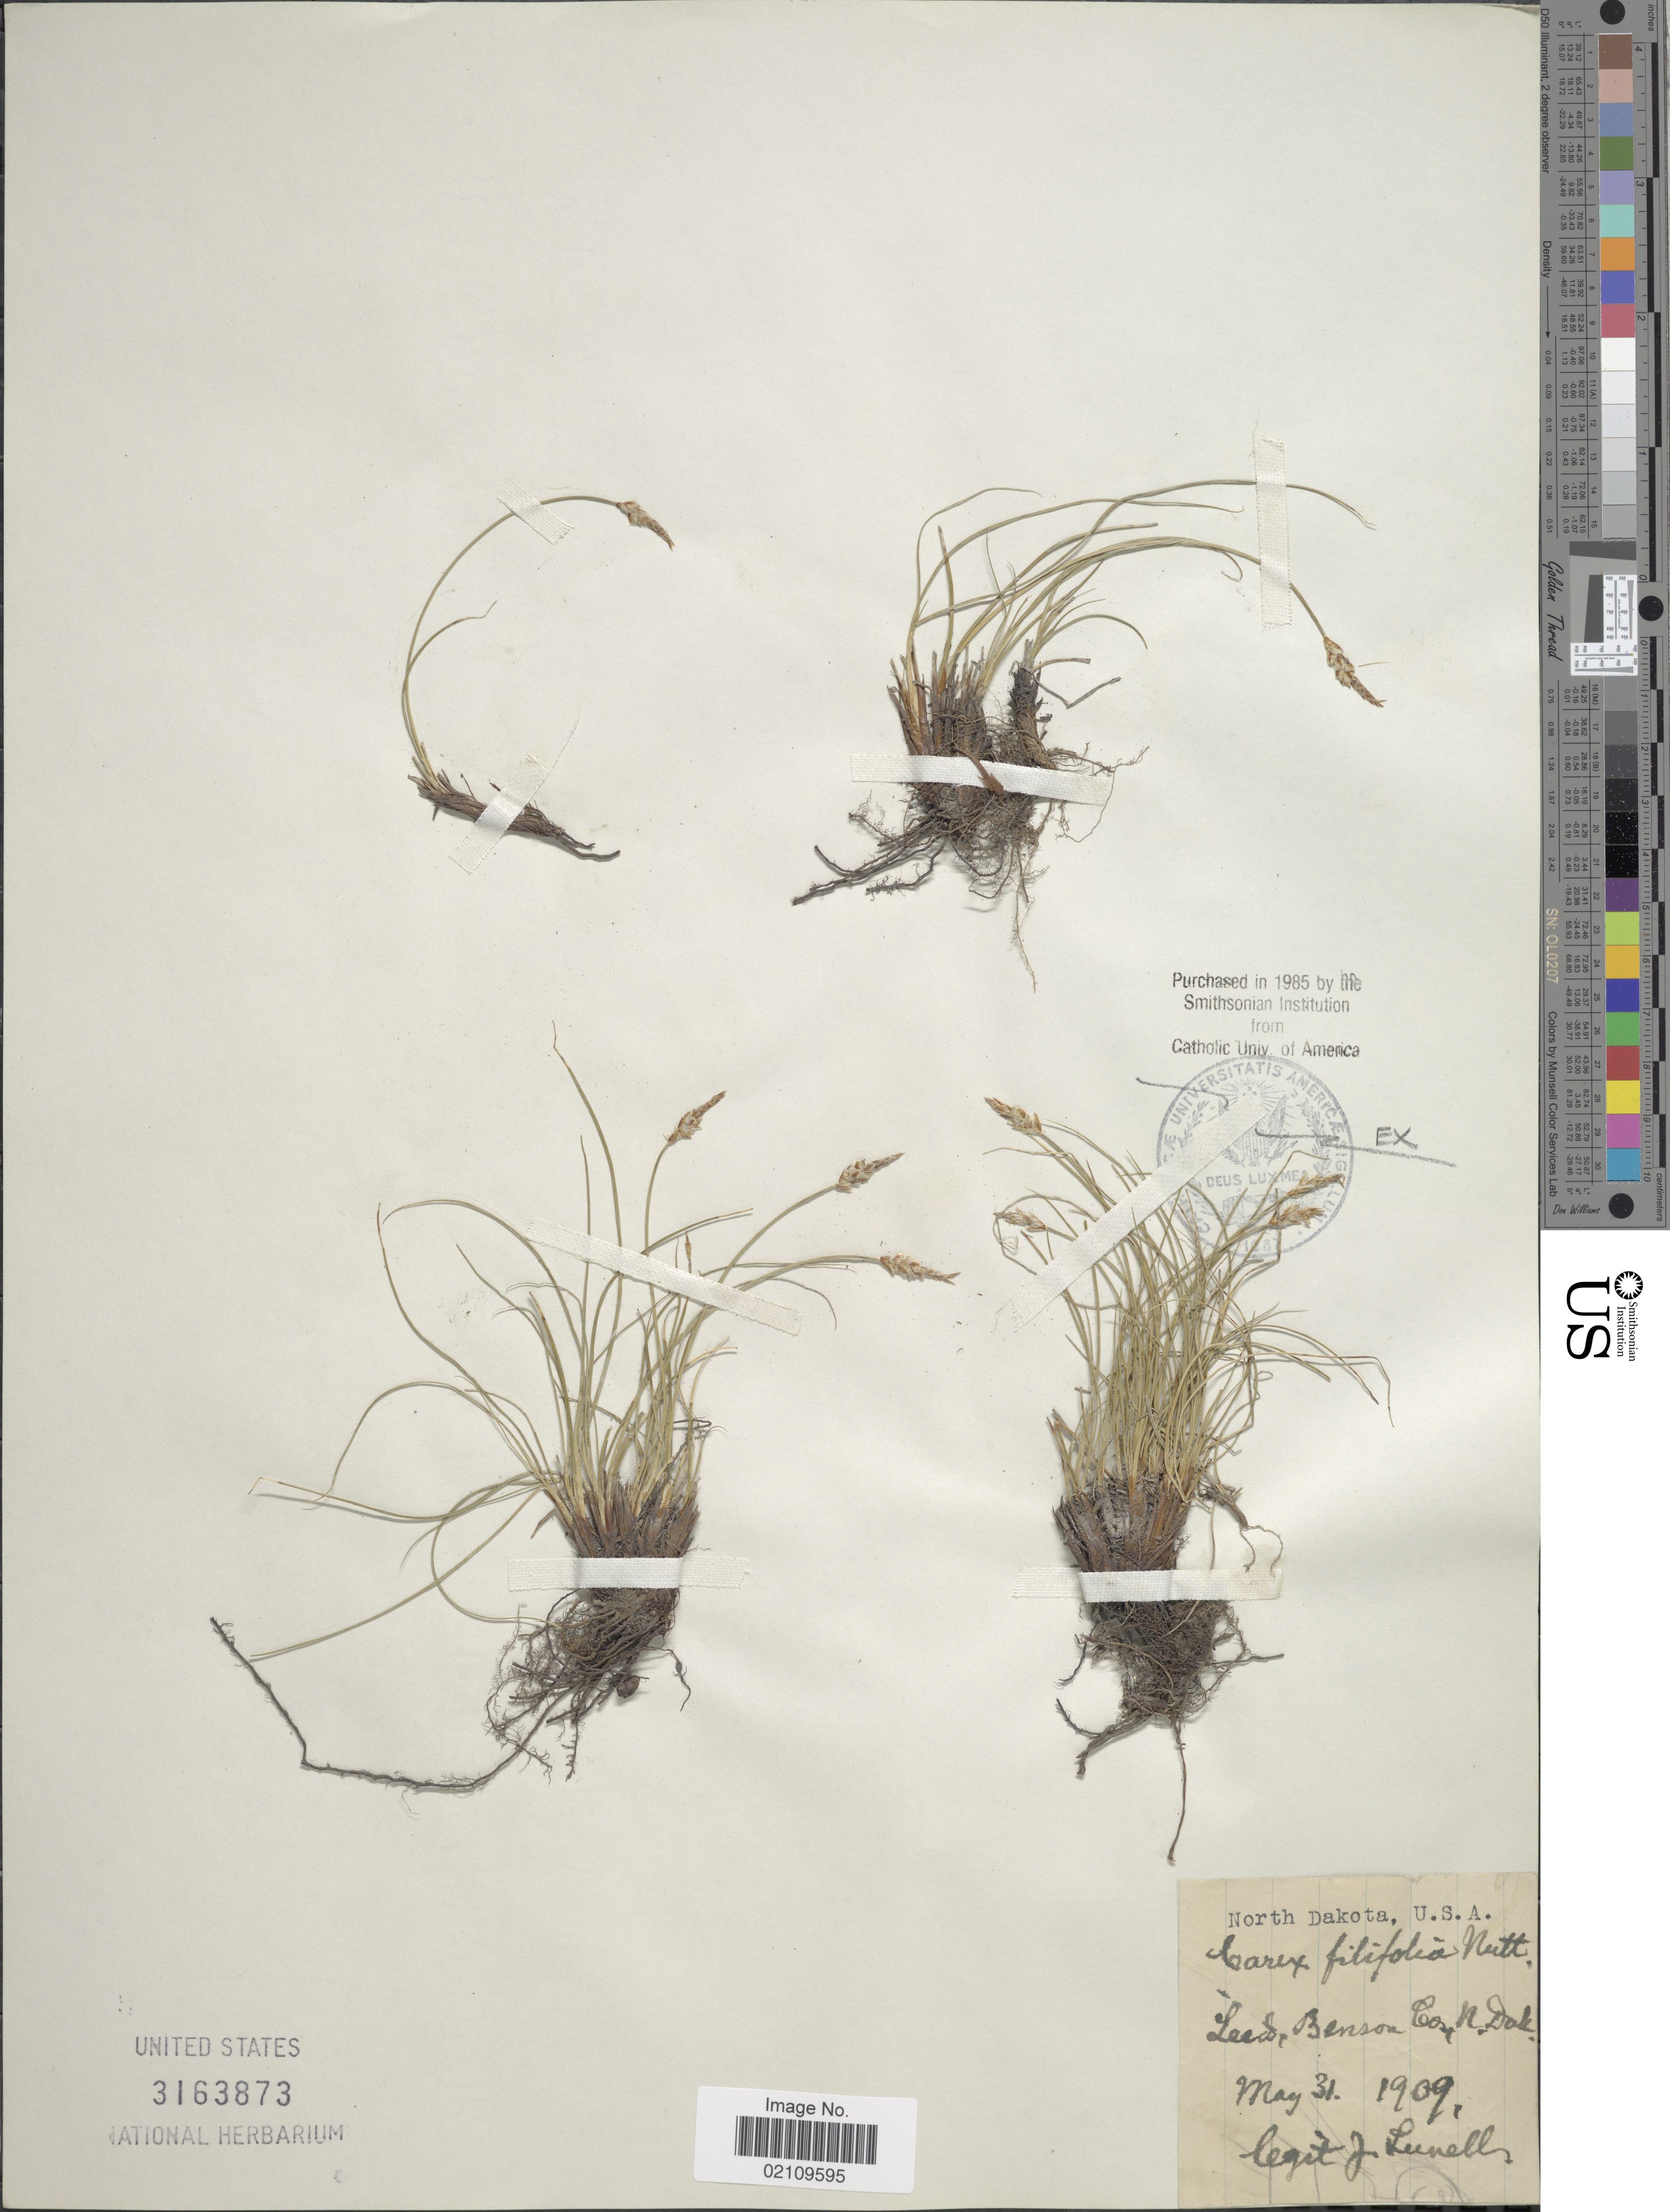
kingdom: Plantae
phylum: Tracheophyta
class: Liliopsida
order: Poales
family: Cyperaceae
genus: Carex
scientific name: Carex filifolia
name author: Nutt.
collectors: J. Lunell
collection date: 1909-05-31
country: United States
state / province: North Dakota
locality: Leeds, benson Co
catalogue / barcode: US 3163873